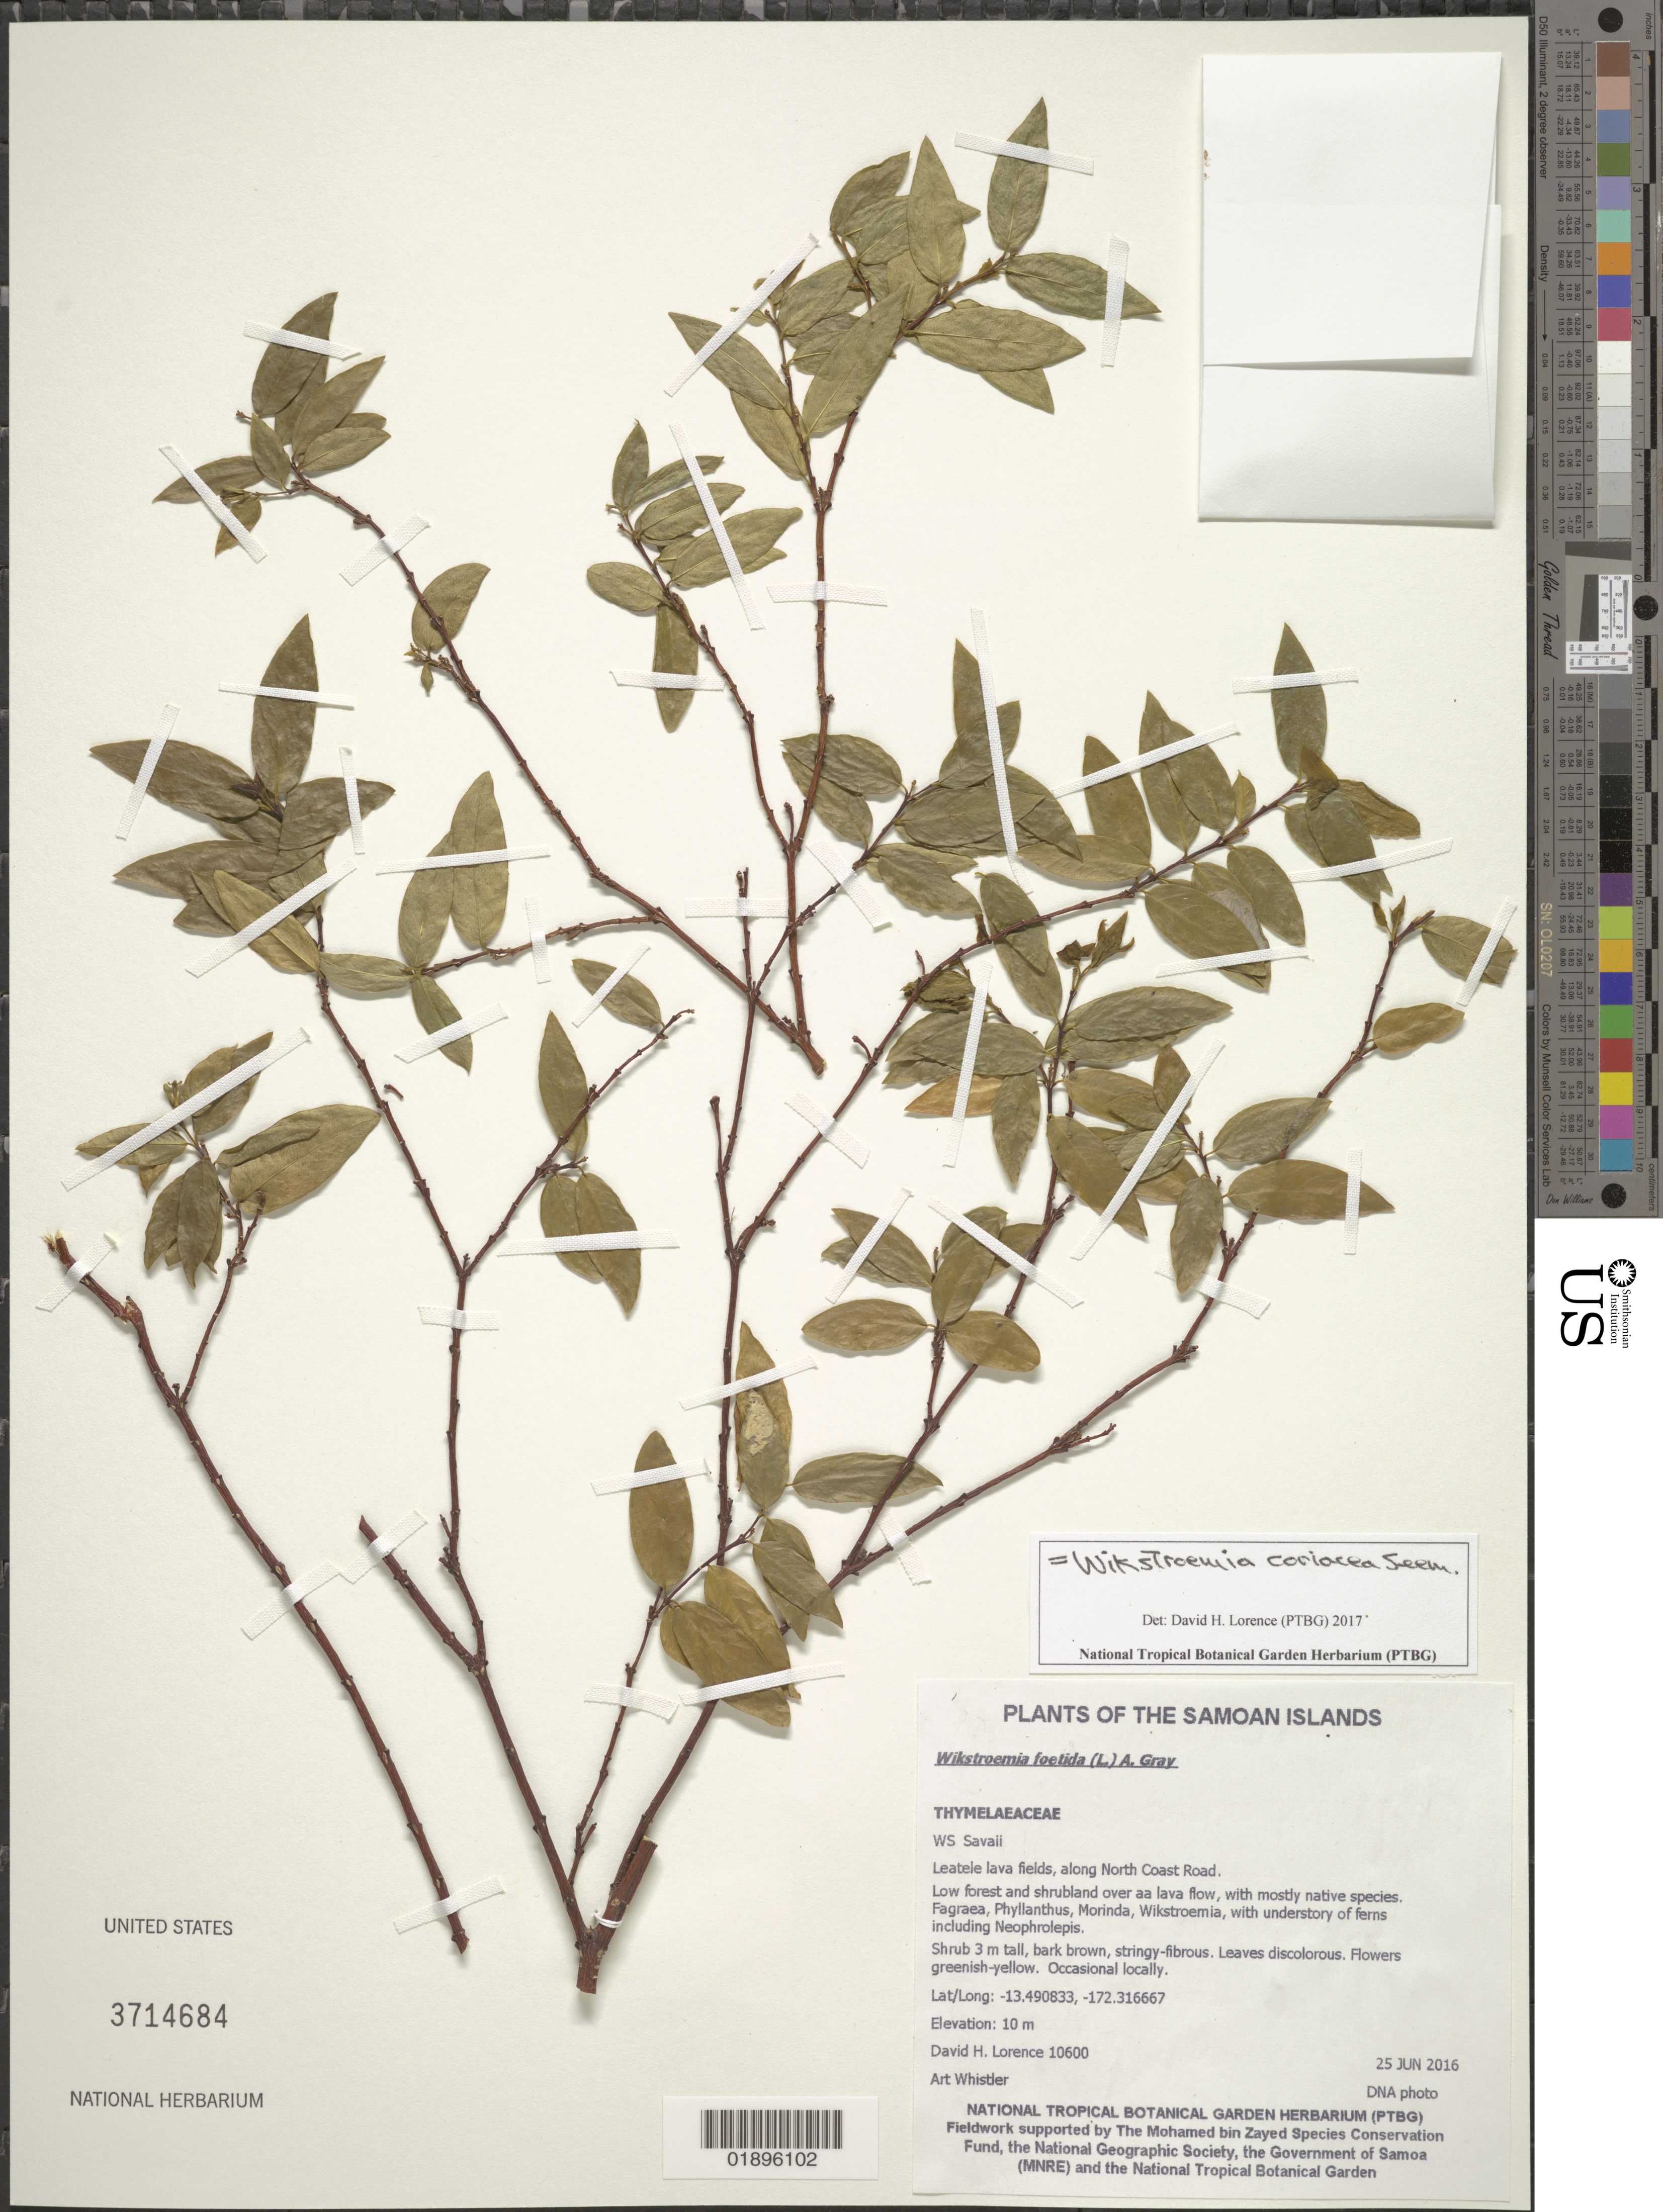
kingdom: Plantae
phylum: Tracheophyta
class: Magnoliopsida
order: Malvales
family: Thymelaeaceae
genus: Wikstroemia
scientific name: Wikstroemia coriacea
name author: Seem.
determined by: Lorence, David H., (PTBG), National Tropical Botanical Garden (UNITED STATES)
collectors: D. Lorence & A. Whistler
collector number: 10600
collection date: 2016-06-25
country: Samoa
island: Savai'i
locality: Leatele lava fields, along North Coast Road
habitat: Low forest and shrubland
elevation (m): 10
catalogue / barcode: US 3714684